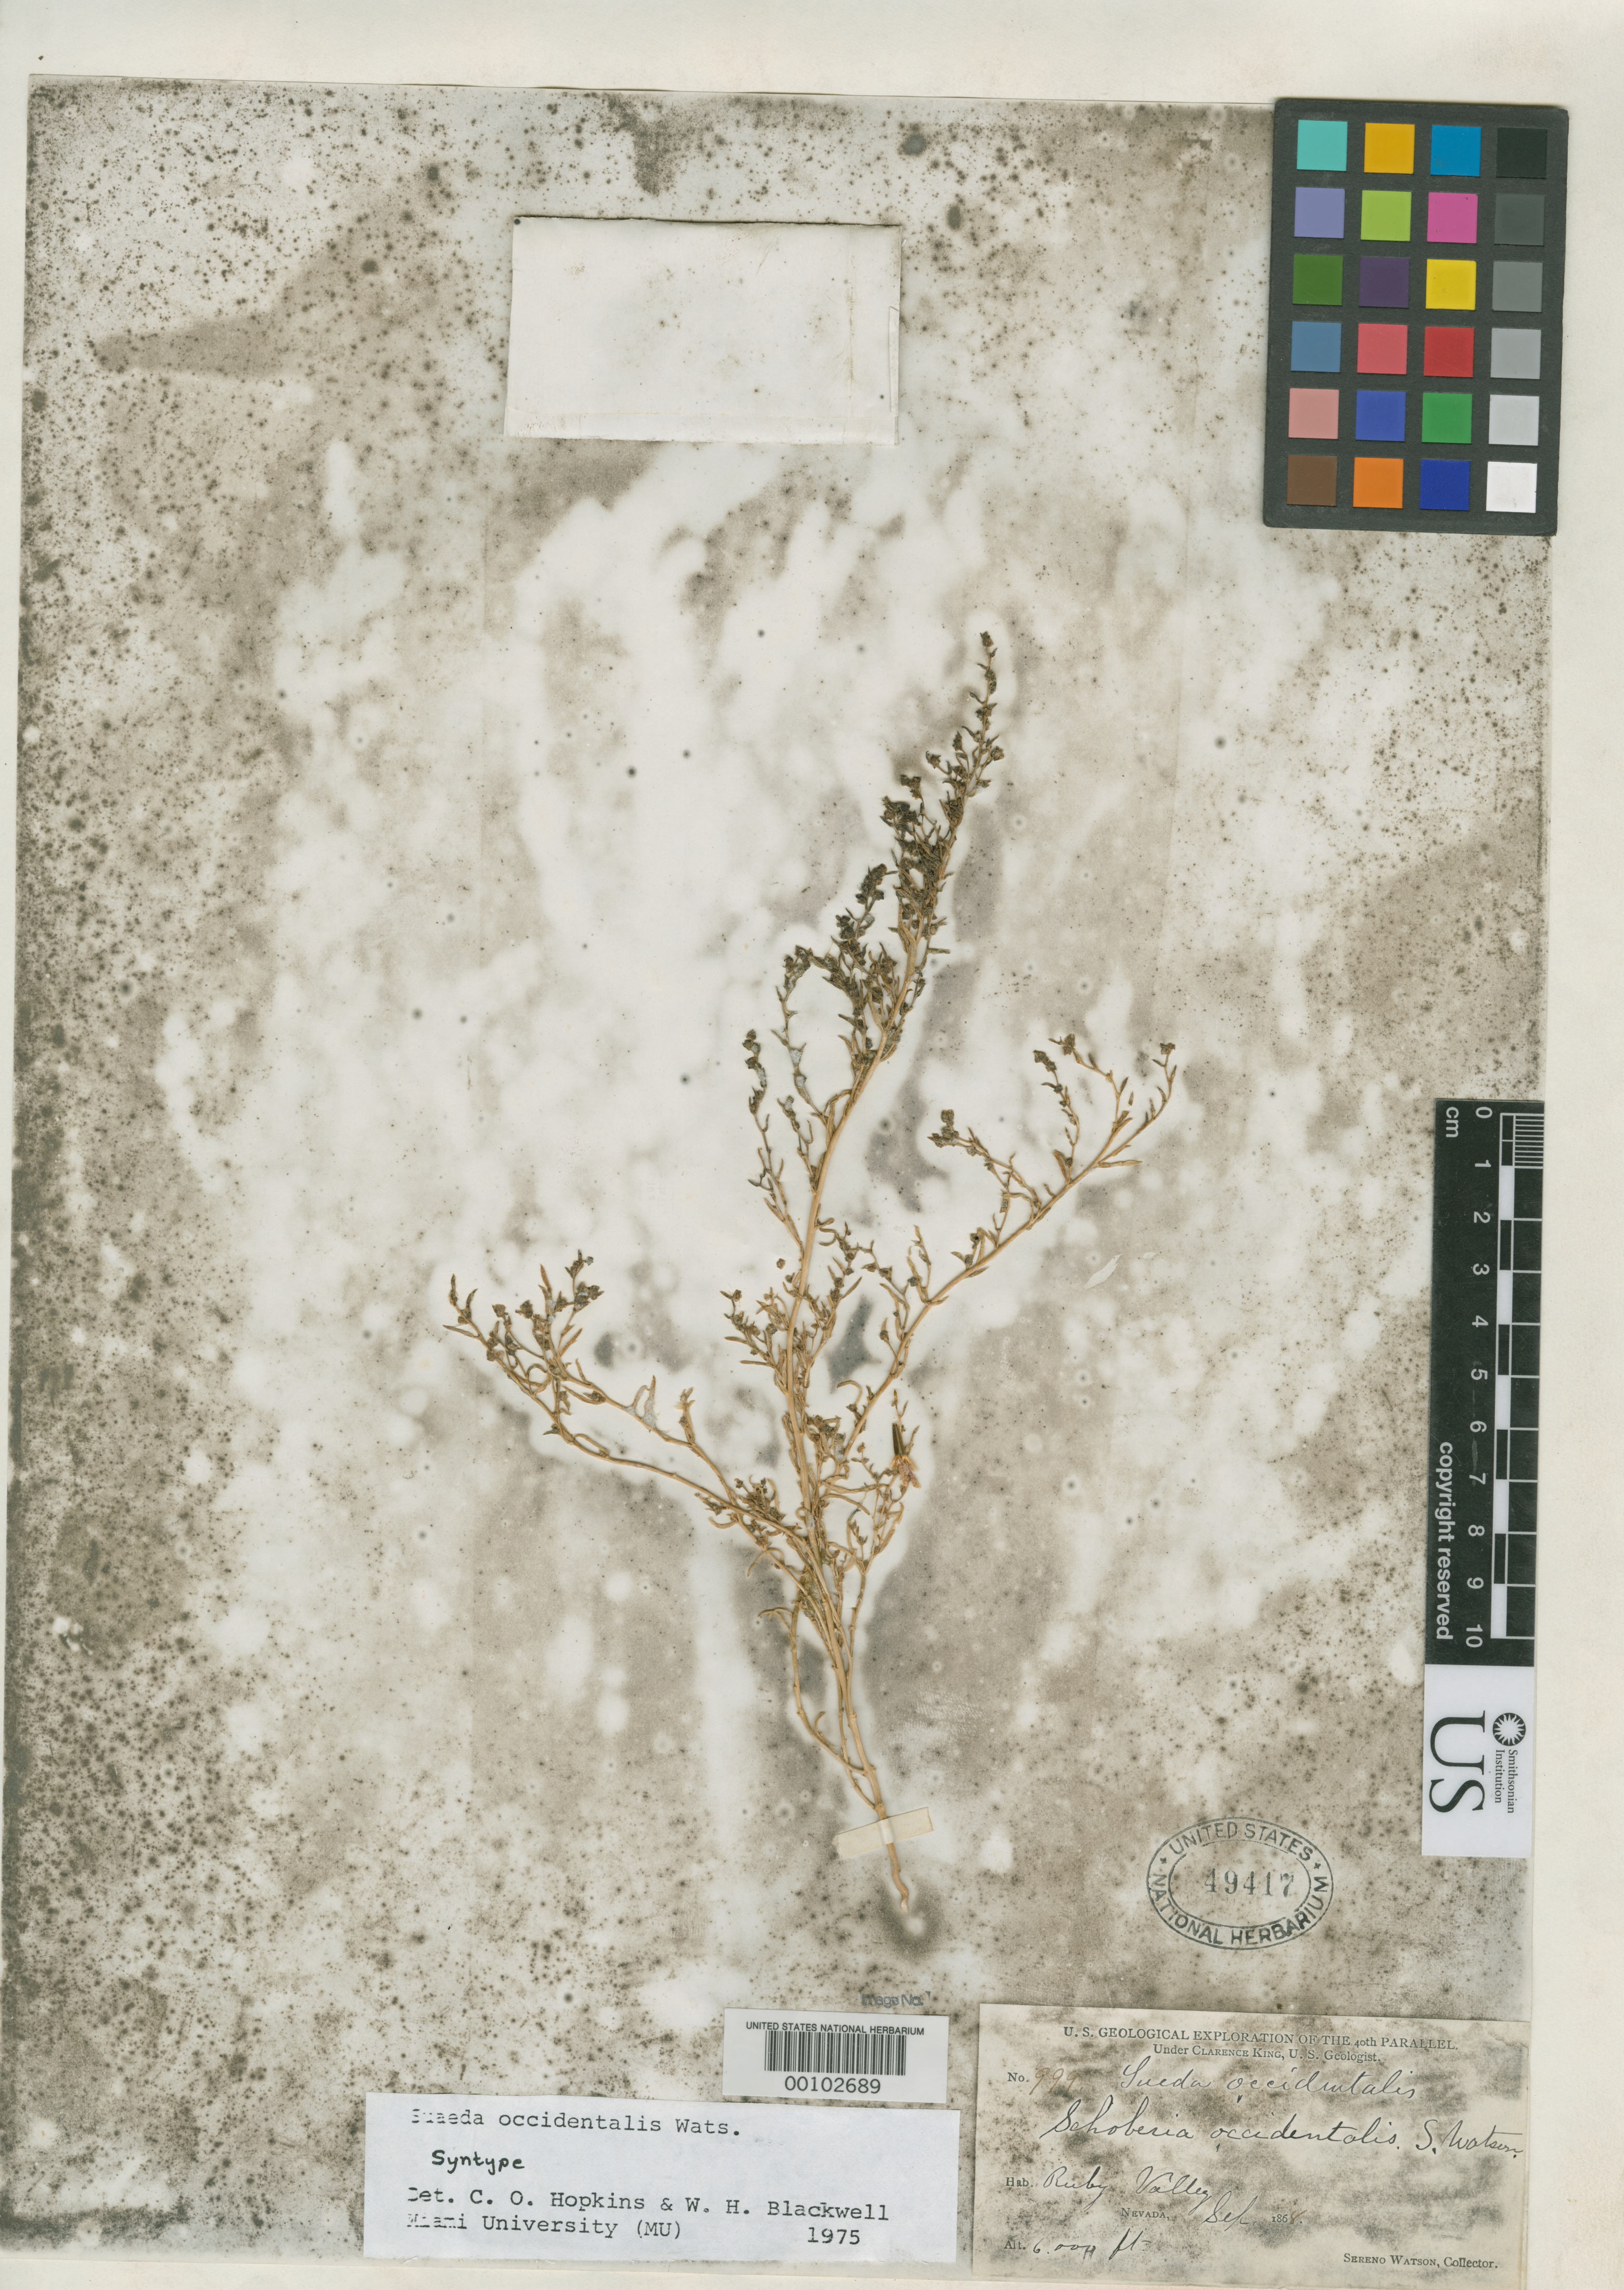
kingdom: Plantae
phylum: Tracheophyta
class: Magnoliopsida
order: Caryophyllales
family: Amaranthaceae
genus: Schoberia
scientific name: Schoberia occidentalis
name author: S. Watson in C. King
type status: Holotype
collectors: S. Watson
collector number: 999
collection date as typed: Sep 1868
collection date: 1868-09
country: United States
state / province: Nevada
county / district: Elko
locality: Ruby Valley.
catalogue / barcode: US 49417